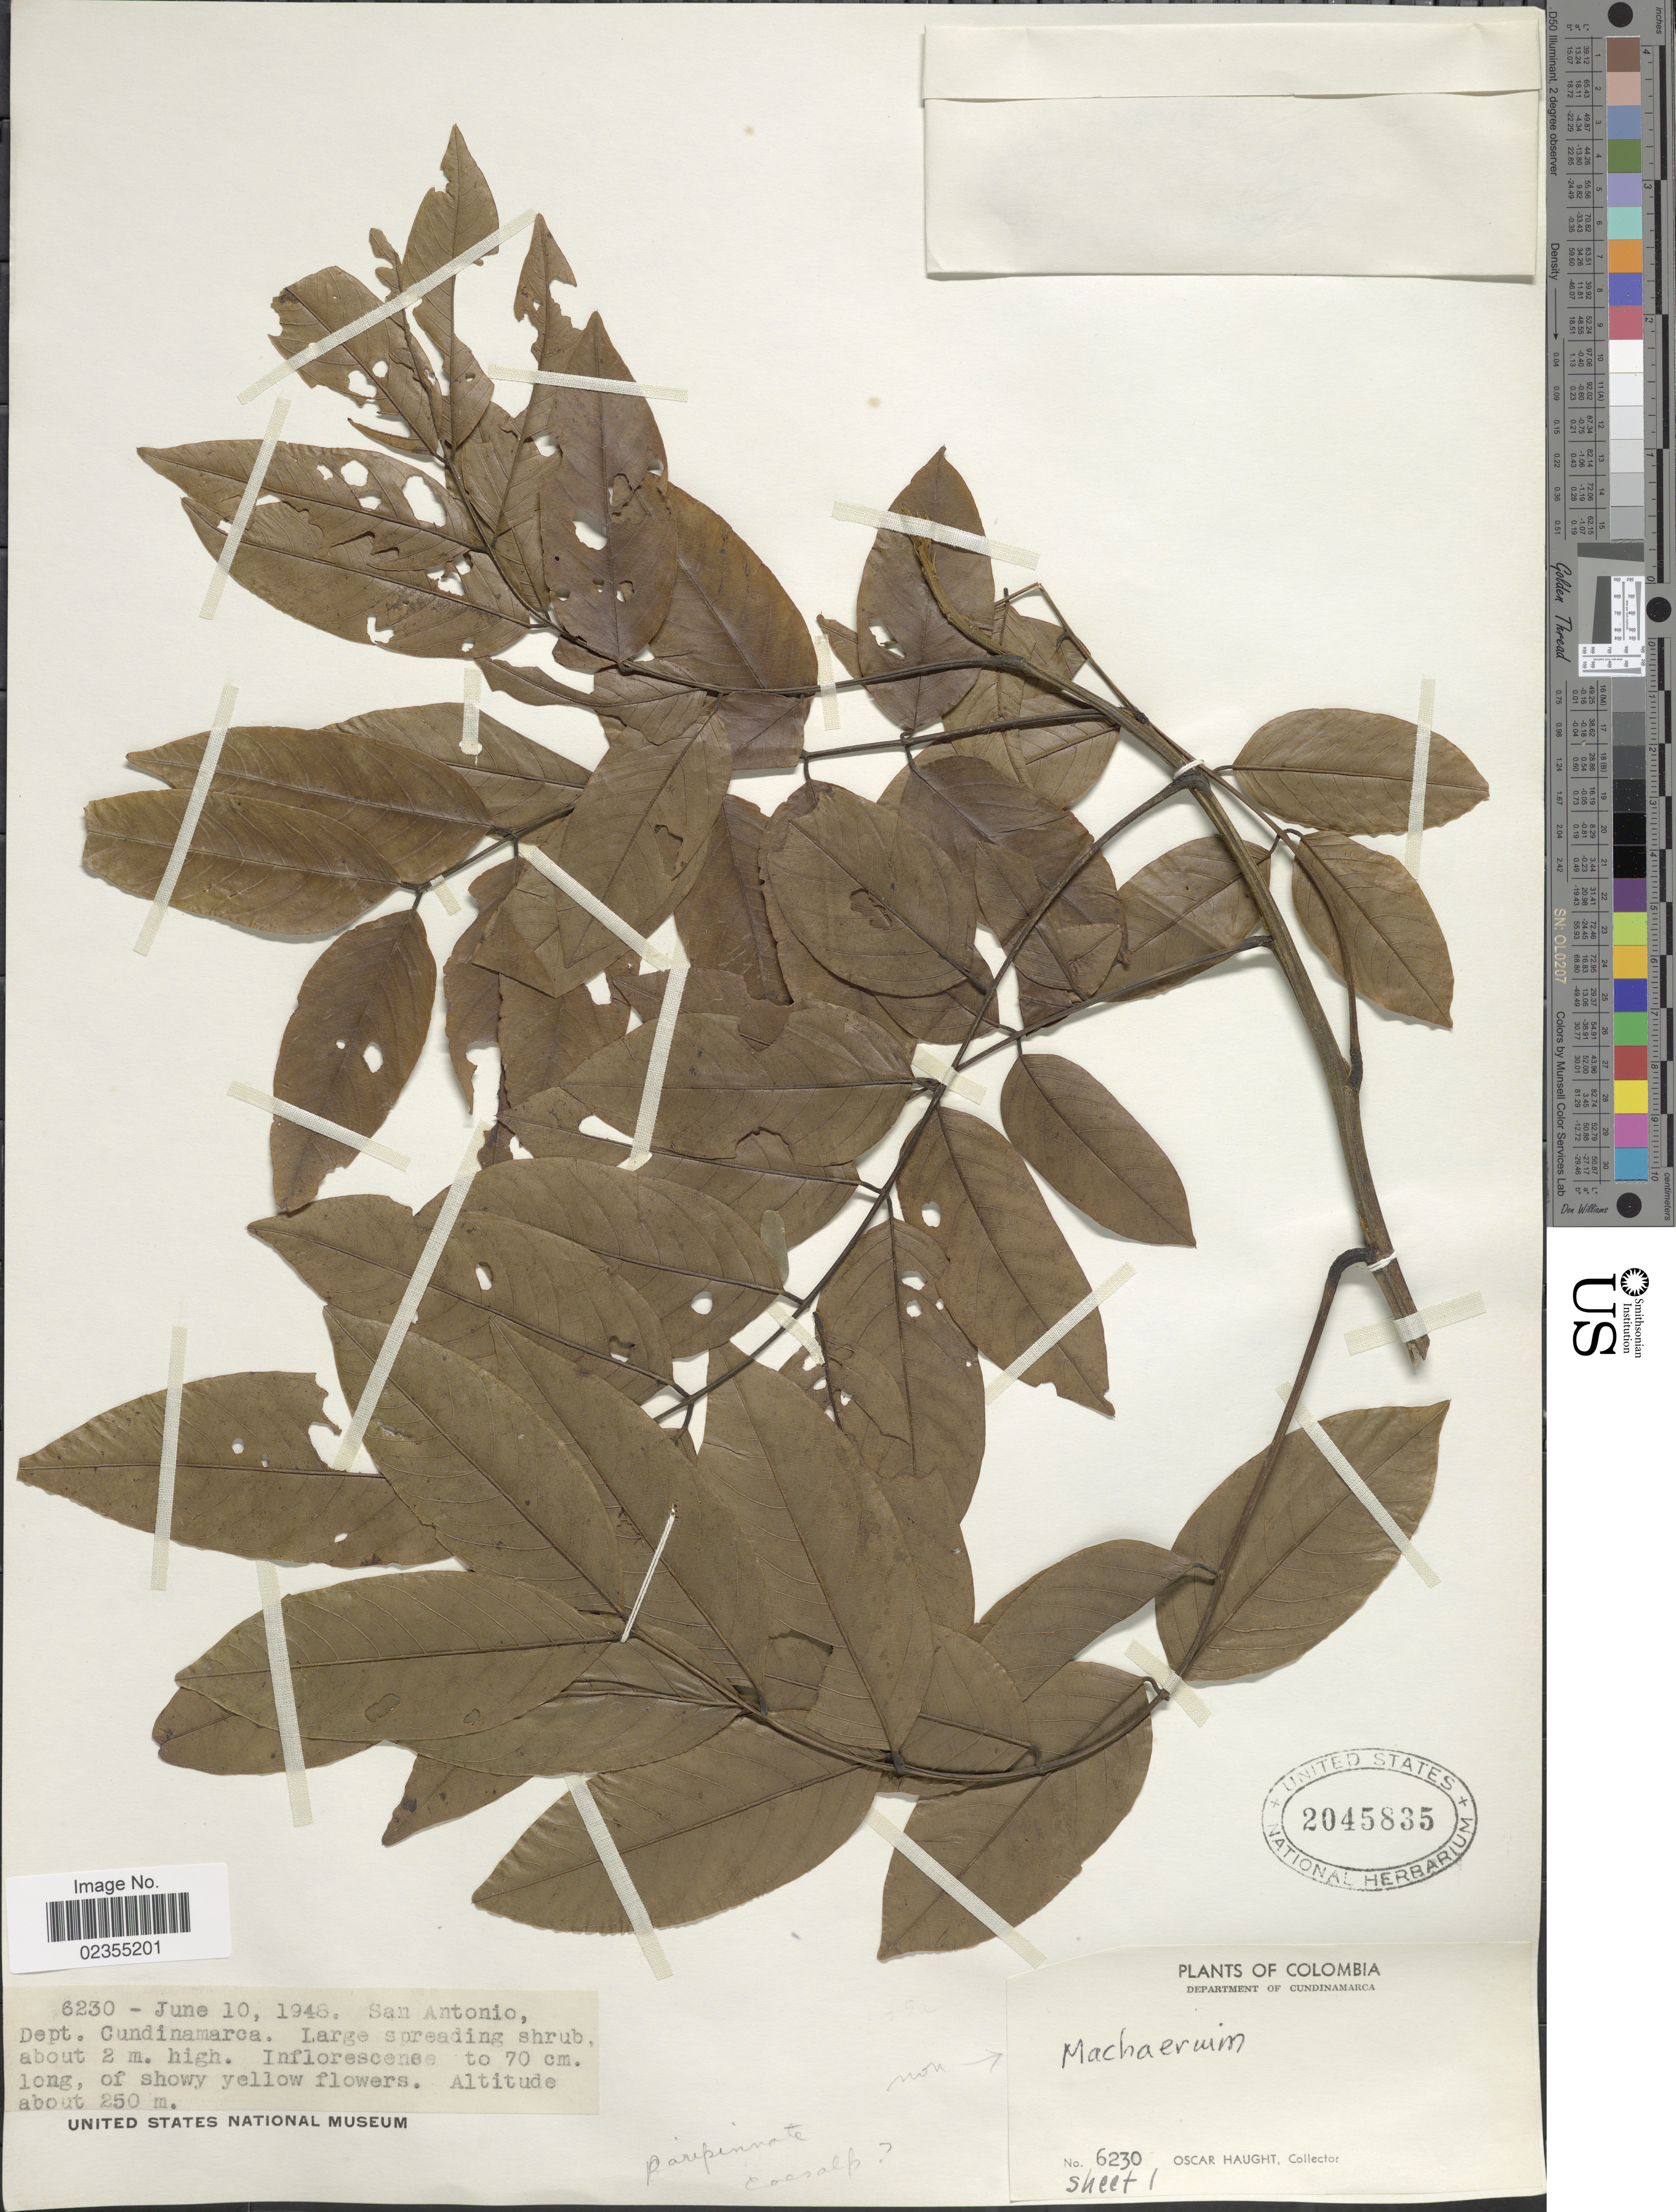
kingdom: Plantae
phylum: Tracheophyta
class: Magnoliopsida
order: Fabales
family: Fabaceae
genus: Senna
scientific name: Senna silvestris var. silvestris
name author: (Vell.) H.S. Irwin & Barneby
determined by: Mansano, V. F.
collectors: O. L. Haught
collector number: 6230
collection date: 1948-06-10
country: Colombia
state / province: Cundinamarca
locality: San Antonio, Dept. Cundinamarca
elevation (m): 250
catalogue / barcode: US 2045835